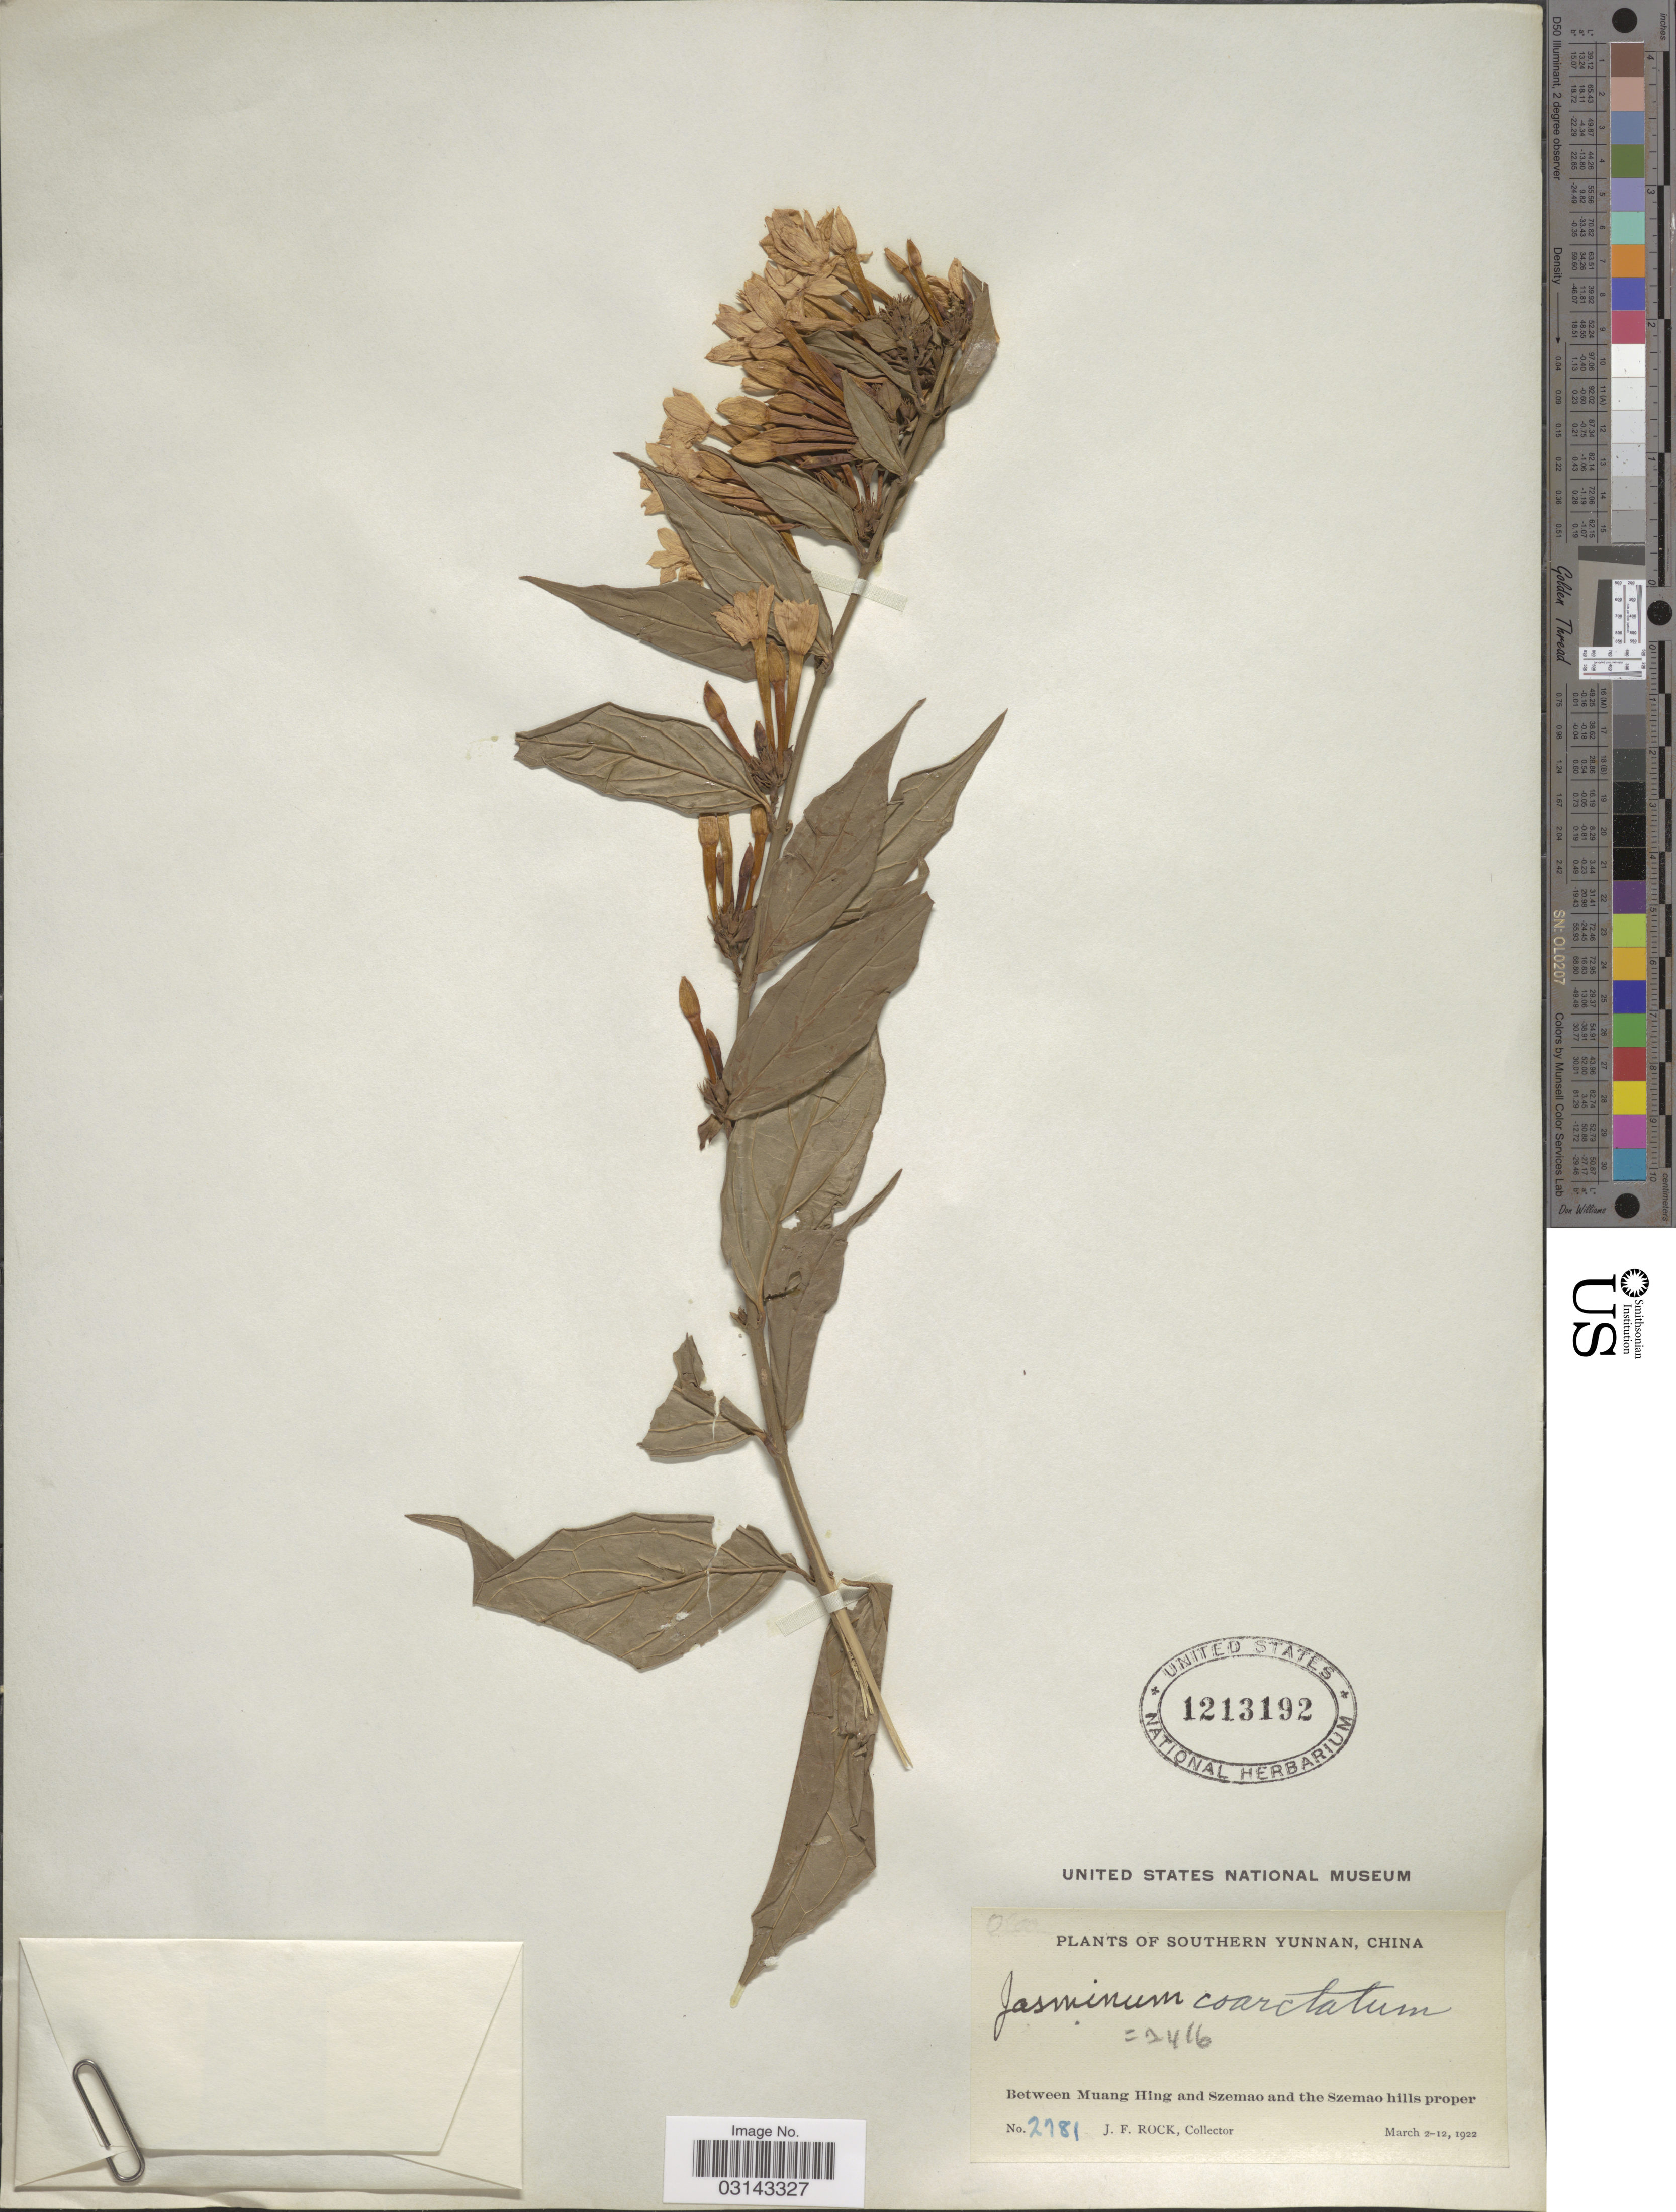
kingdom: Plantae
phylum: Tracheophyta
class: Magnoliopsida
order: Lamiales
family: Oleaceae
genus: Jasminum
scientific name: Jasminum coarctatum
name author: Roxb.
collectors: J. Rock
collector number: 2781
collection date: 1922-03-02/1922-03-12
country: China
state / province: Yunnan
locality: Southern Yunnan. Between Muang Hing and Szemao and the Szemao hills proper.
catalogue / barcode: US 1213192